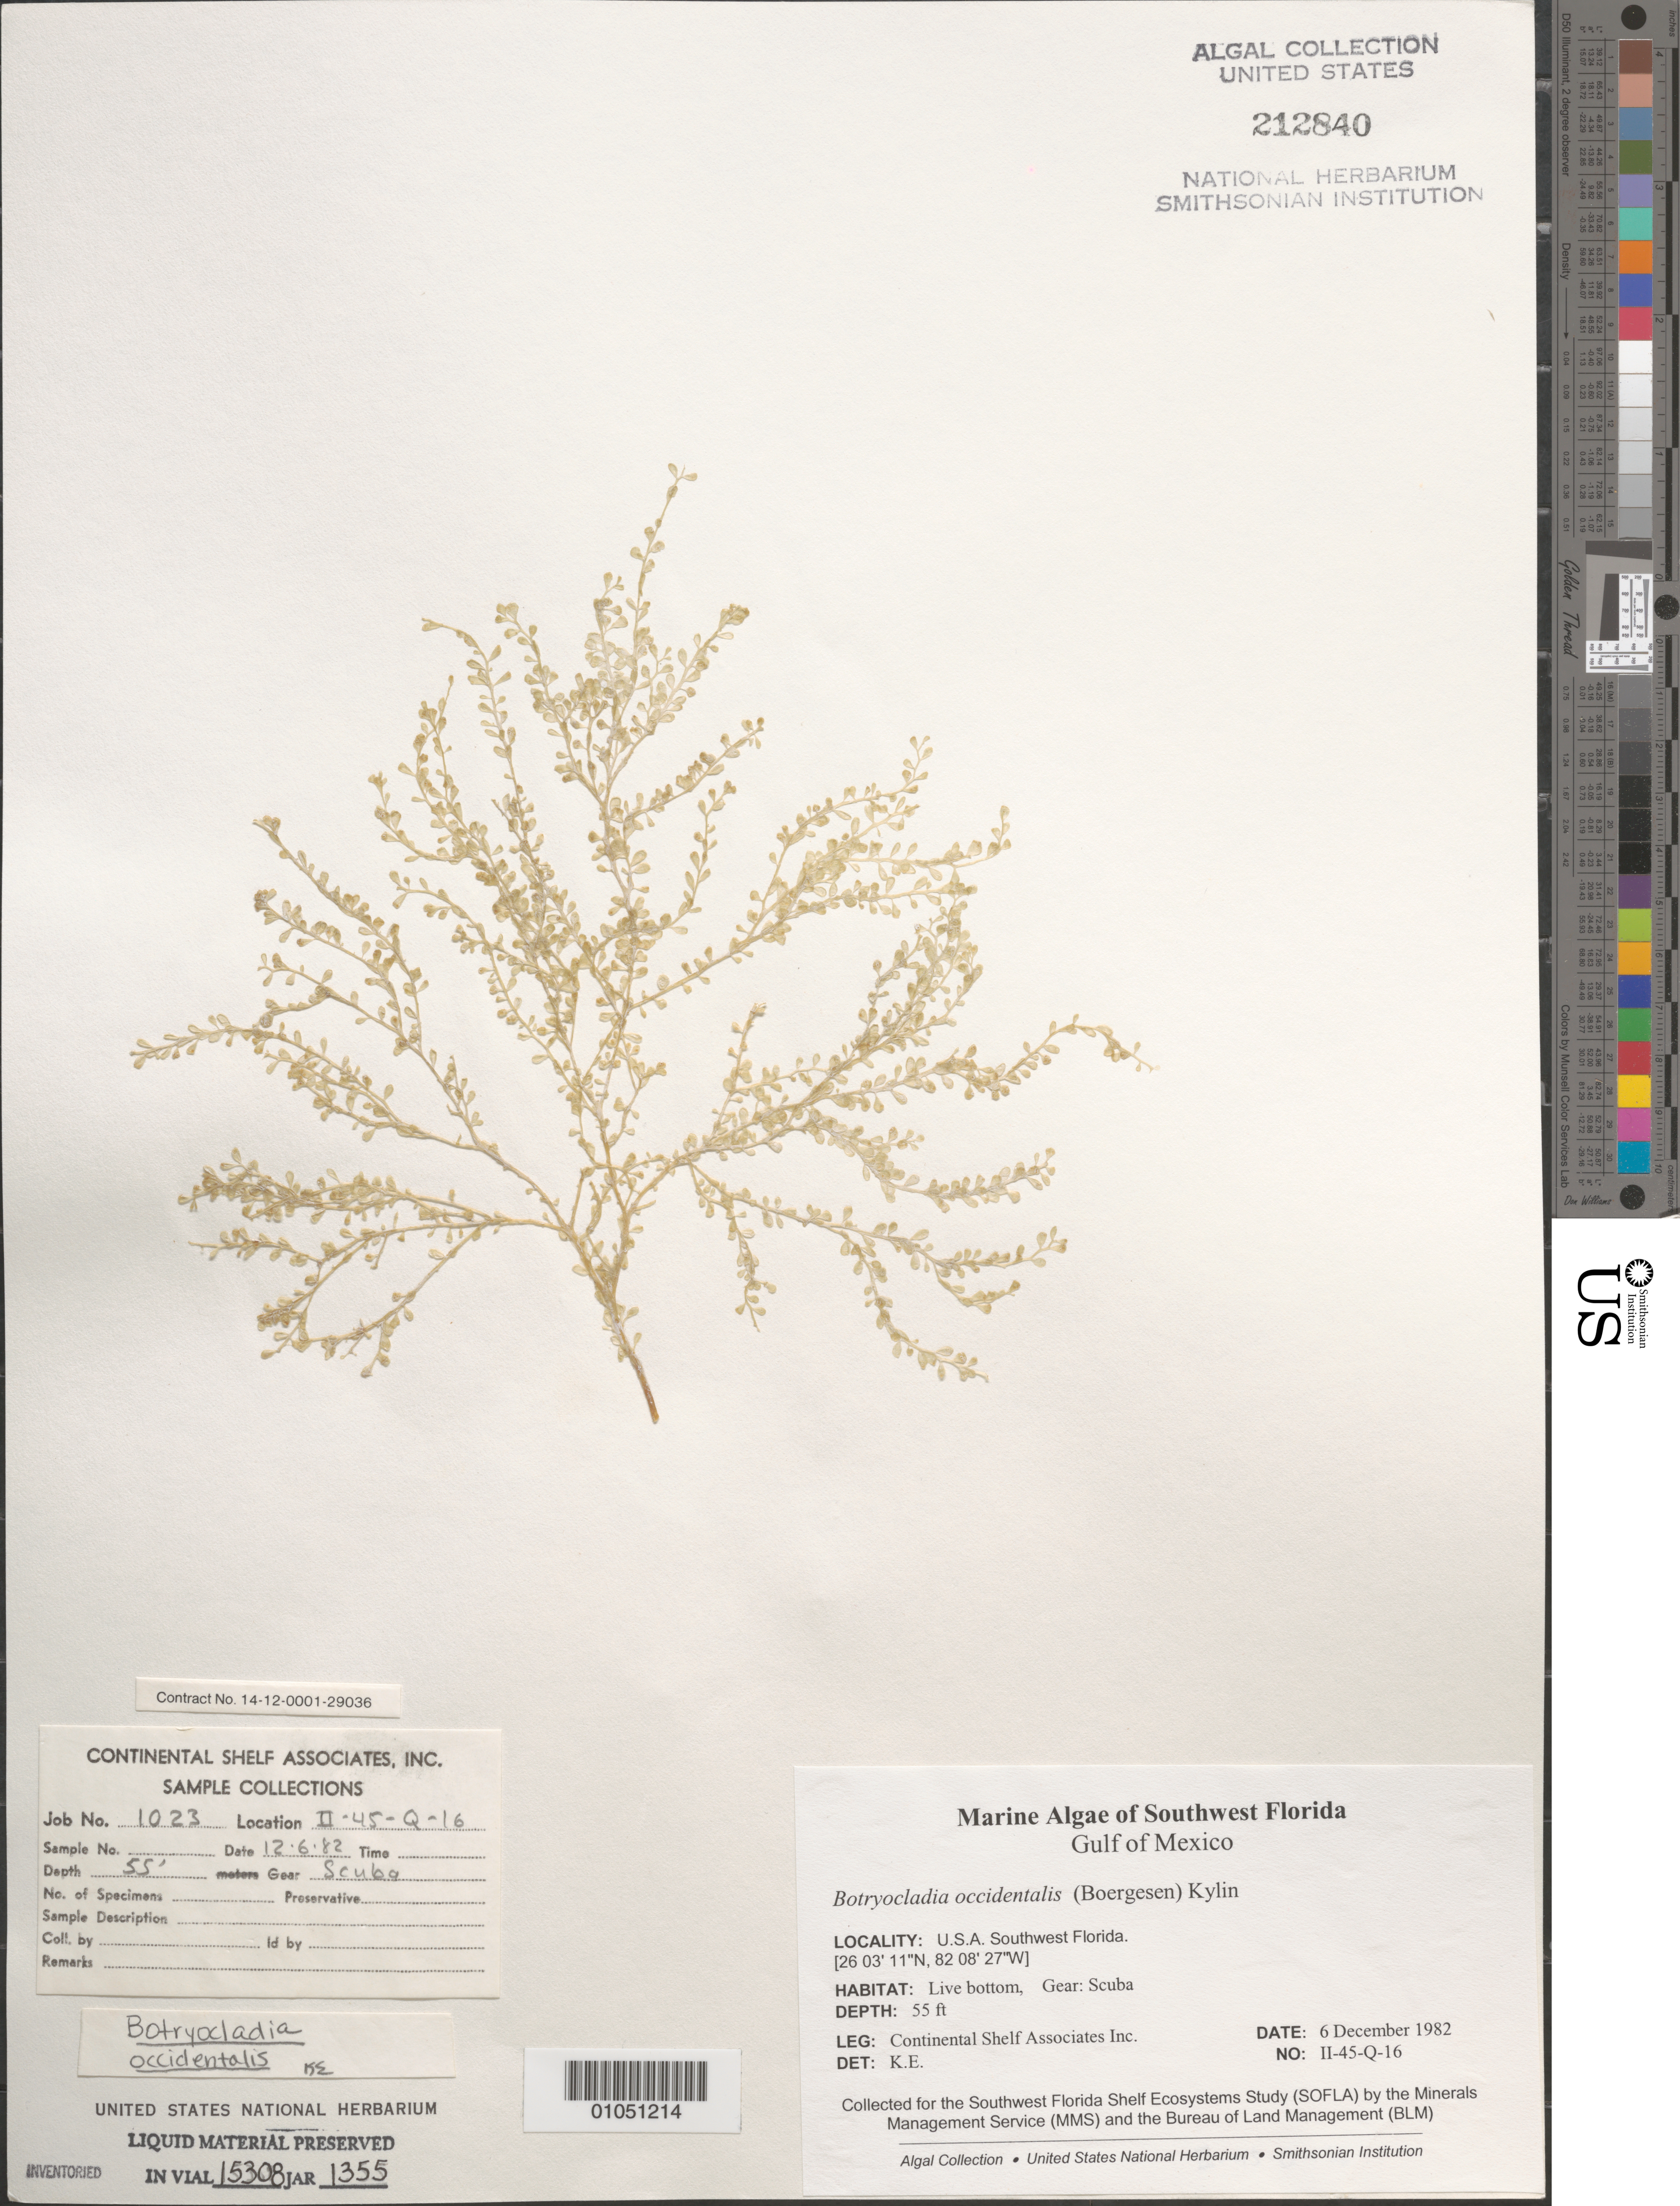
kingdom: Plantae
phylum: Rhodophyta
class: Florideophyceae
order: Rhodymeniales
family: Rhodymeniaceae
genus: Botryocladia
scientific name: Botryocladia occidentalis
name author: (Børgesen) Kylin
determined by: E., K.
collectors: Continental Shelf Associates for the MMS/BLM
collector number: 1023-II-45-Q-16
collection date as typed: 06 Dec 1982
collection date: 1982-12-06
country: United States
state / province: Florida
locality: Gulf of Mexico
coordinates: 26 03'11"N, 82 08'27"W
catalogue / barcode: US 212840